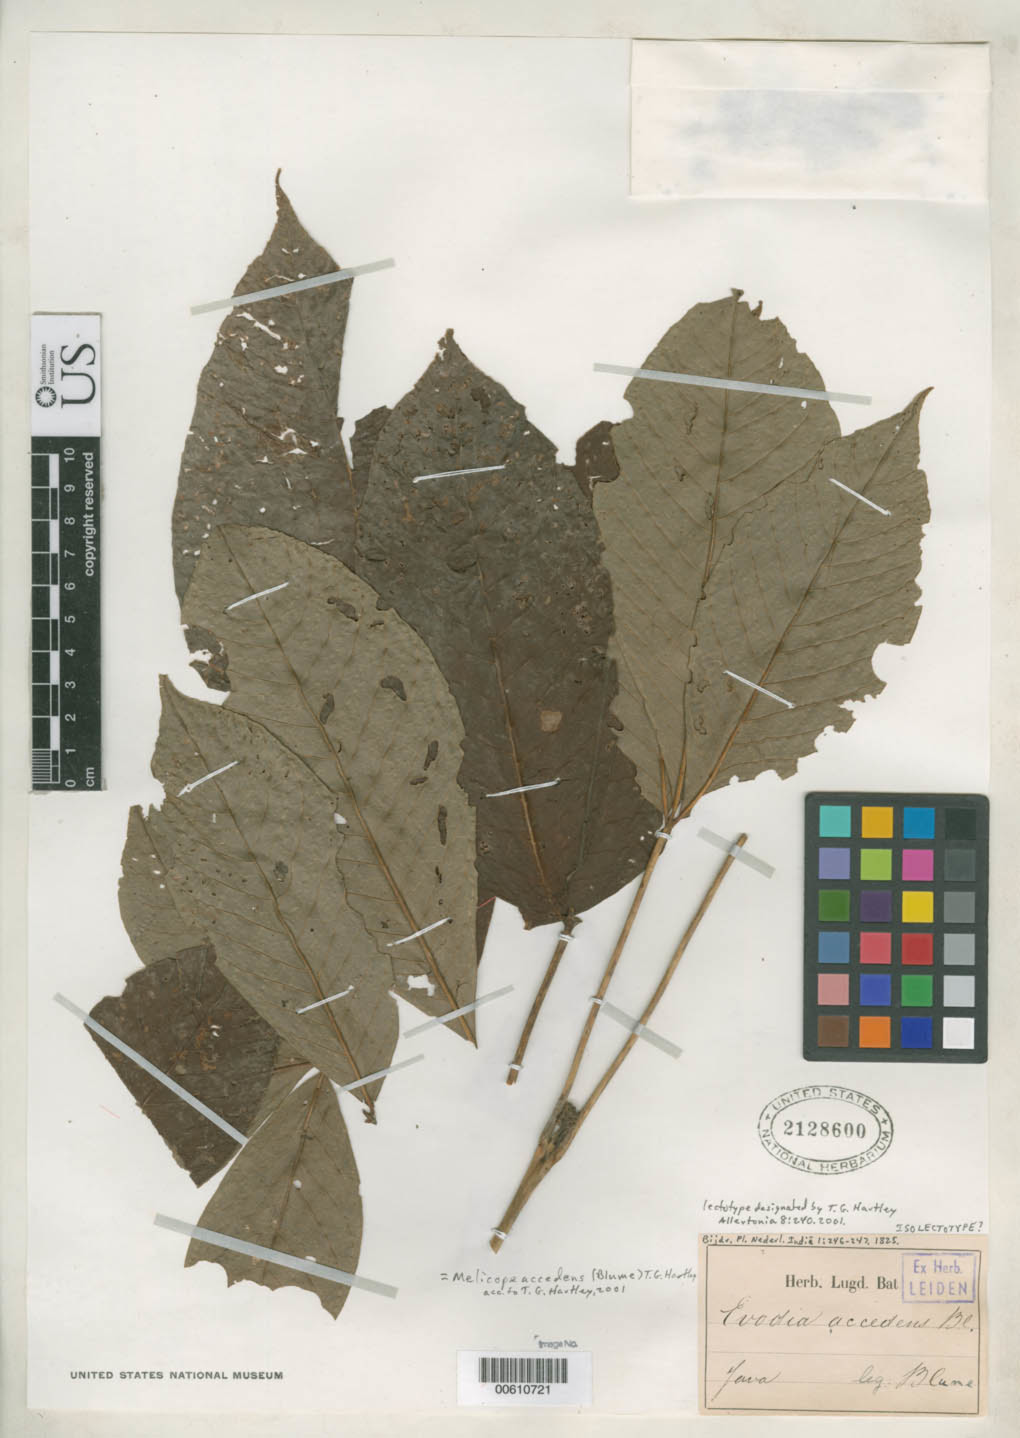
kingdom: Plantae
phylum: Tracheophyta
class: Magnoliopsida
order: Sapindales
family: Rutaceae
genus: Euodia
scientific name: Euodia accedens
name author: Blume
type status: Isolectotype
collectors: C. L. von Blume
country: Indonesia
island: Java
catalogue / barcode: US 2128600